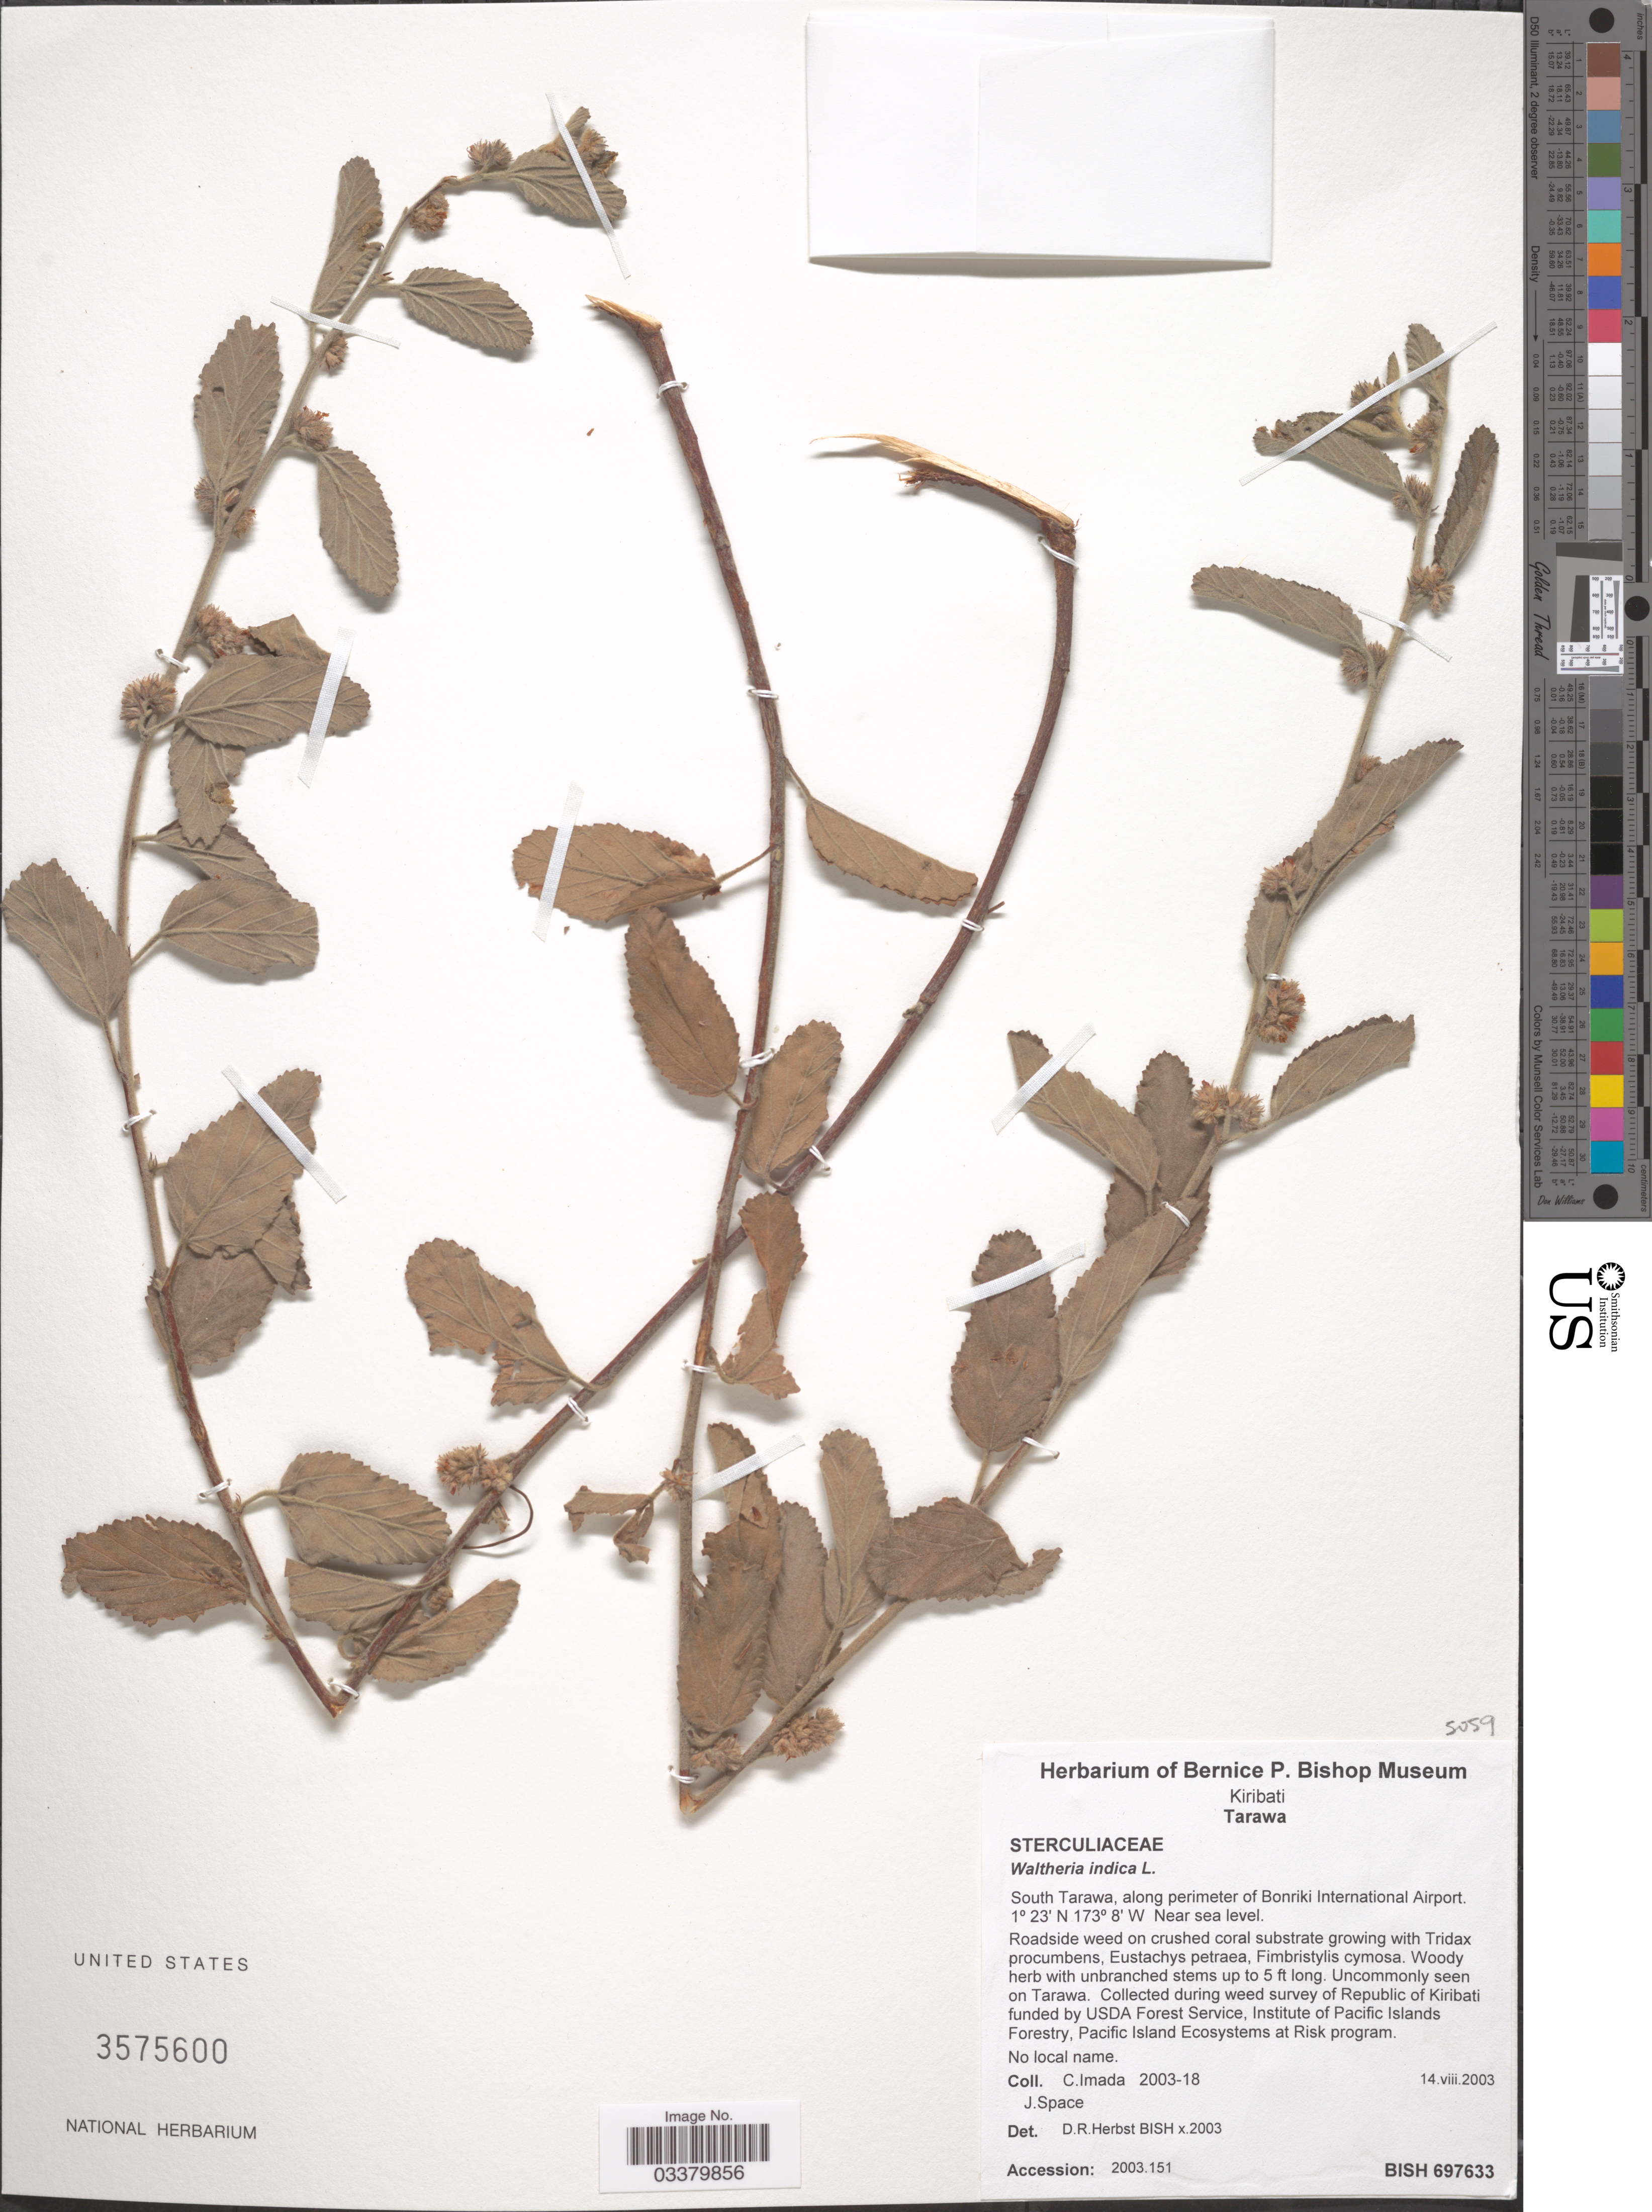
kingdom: Plantae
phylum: Tracheophyta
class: Magnoliopsida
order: Malvales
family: Malvaceae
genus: Waltheria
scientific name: Waltheria indica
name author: L.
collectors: C. Imada & J. Space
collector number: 2003-18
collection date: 2003-08-14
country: Kiribati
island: Tarawa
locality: Tarawa, South Tarawa, along perimeter of Bonriki International Airport.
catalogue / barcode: US 3575600